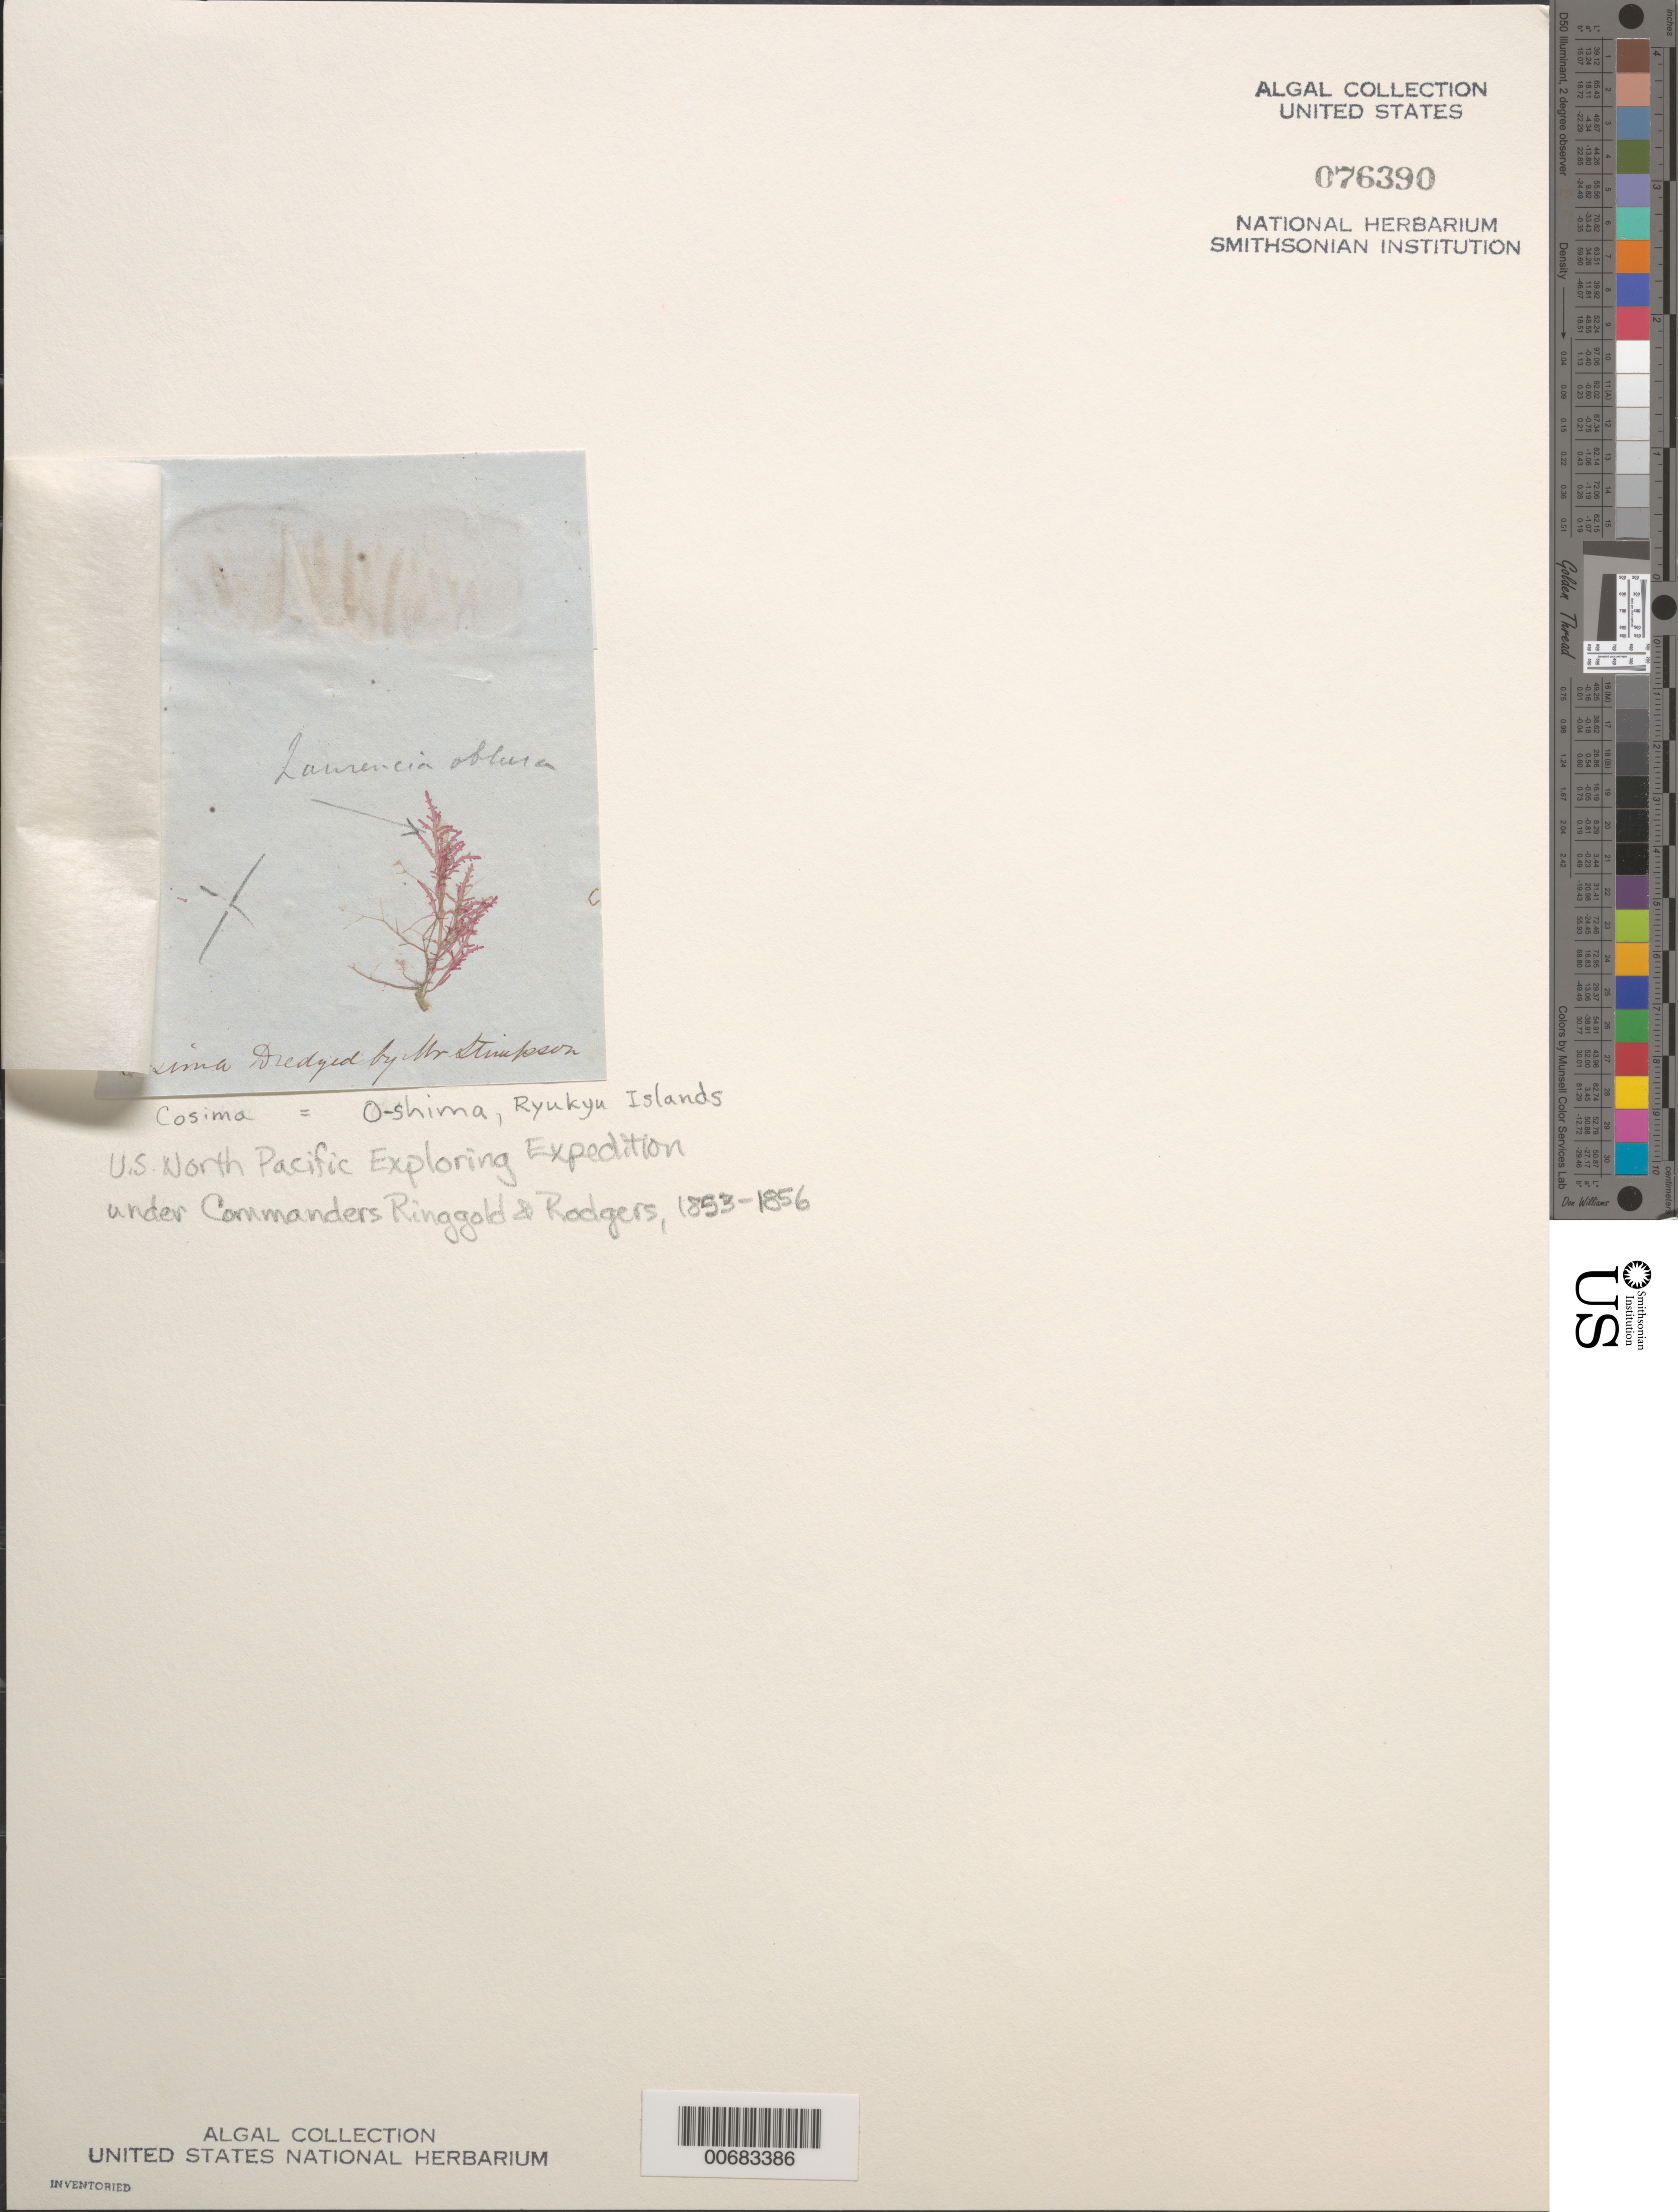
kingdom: Plantae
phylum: Rhodophyta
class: Florideophyceae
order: Ceramiales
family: Rhodomelaceae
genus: Laurencia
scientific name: Laurencia obtusa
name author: (Huds.) J.V.Lamouroux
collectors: W. Stimpson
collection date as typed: May 1855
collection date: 1855-05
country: Japan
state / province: Kagosima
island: Amami Oshima (Ousima)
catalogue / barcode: US 76390